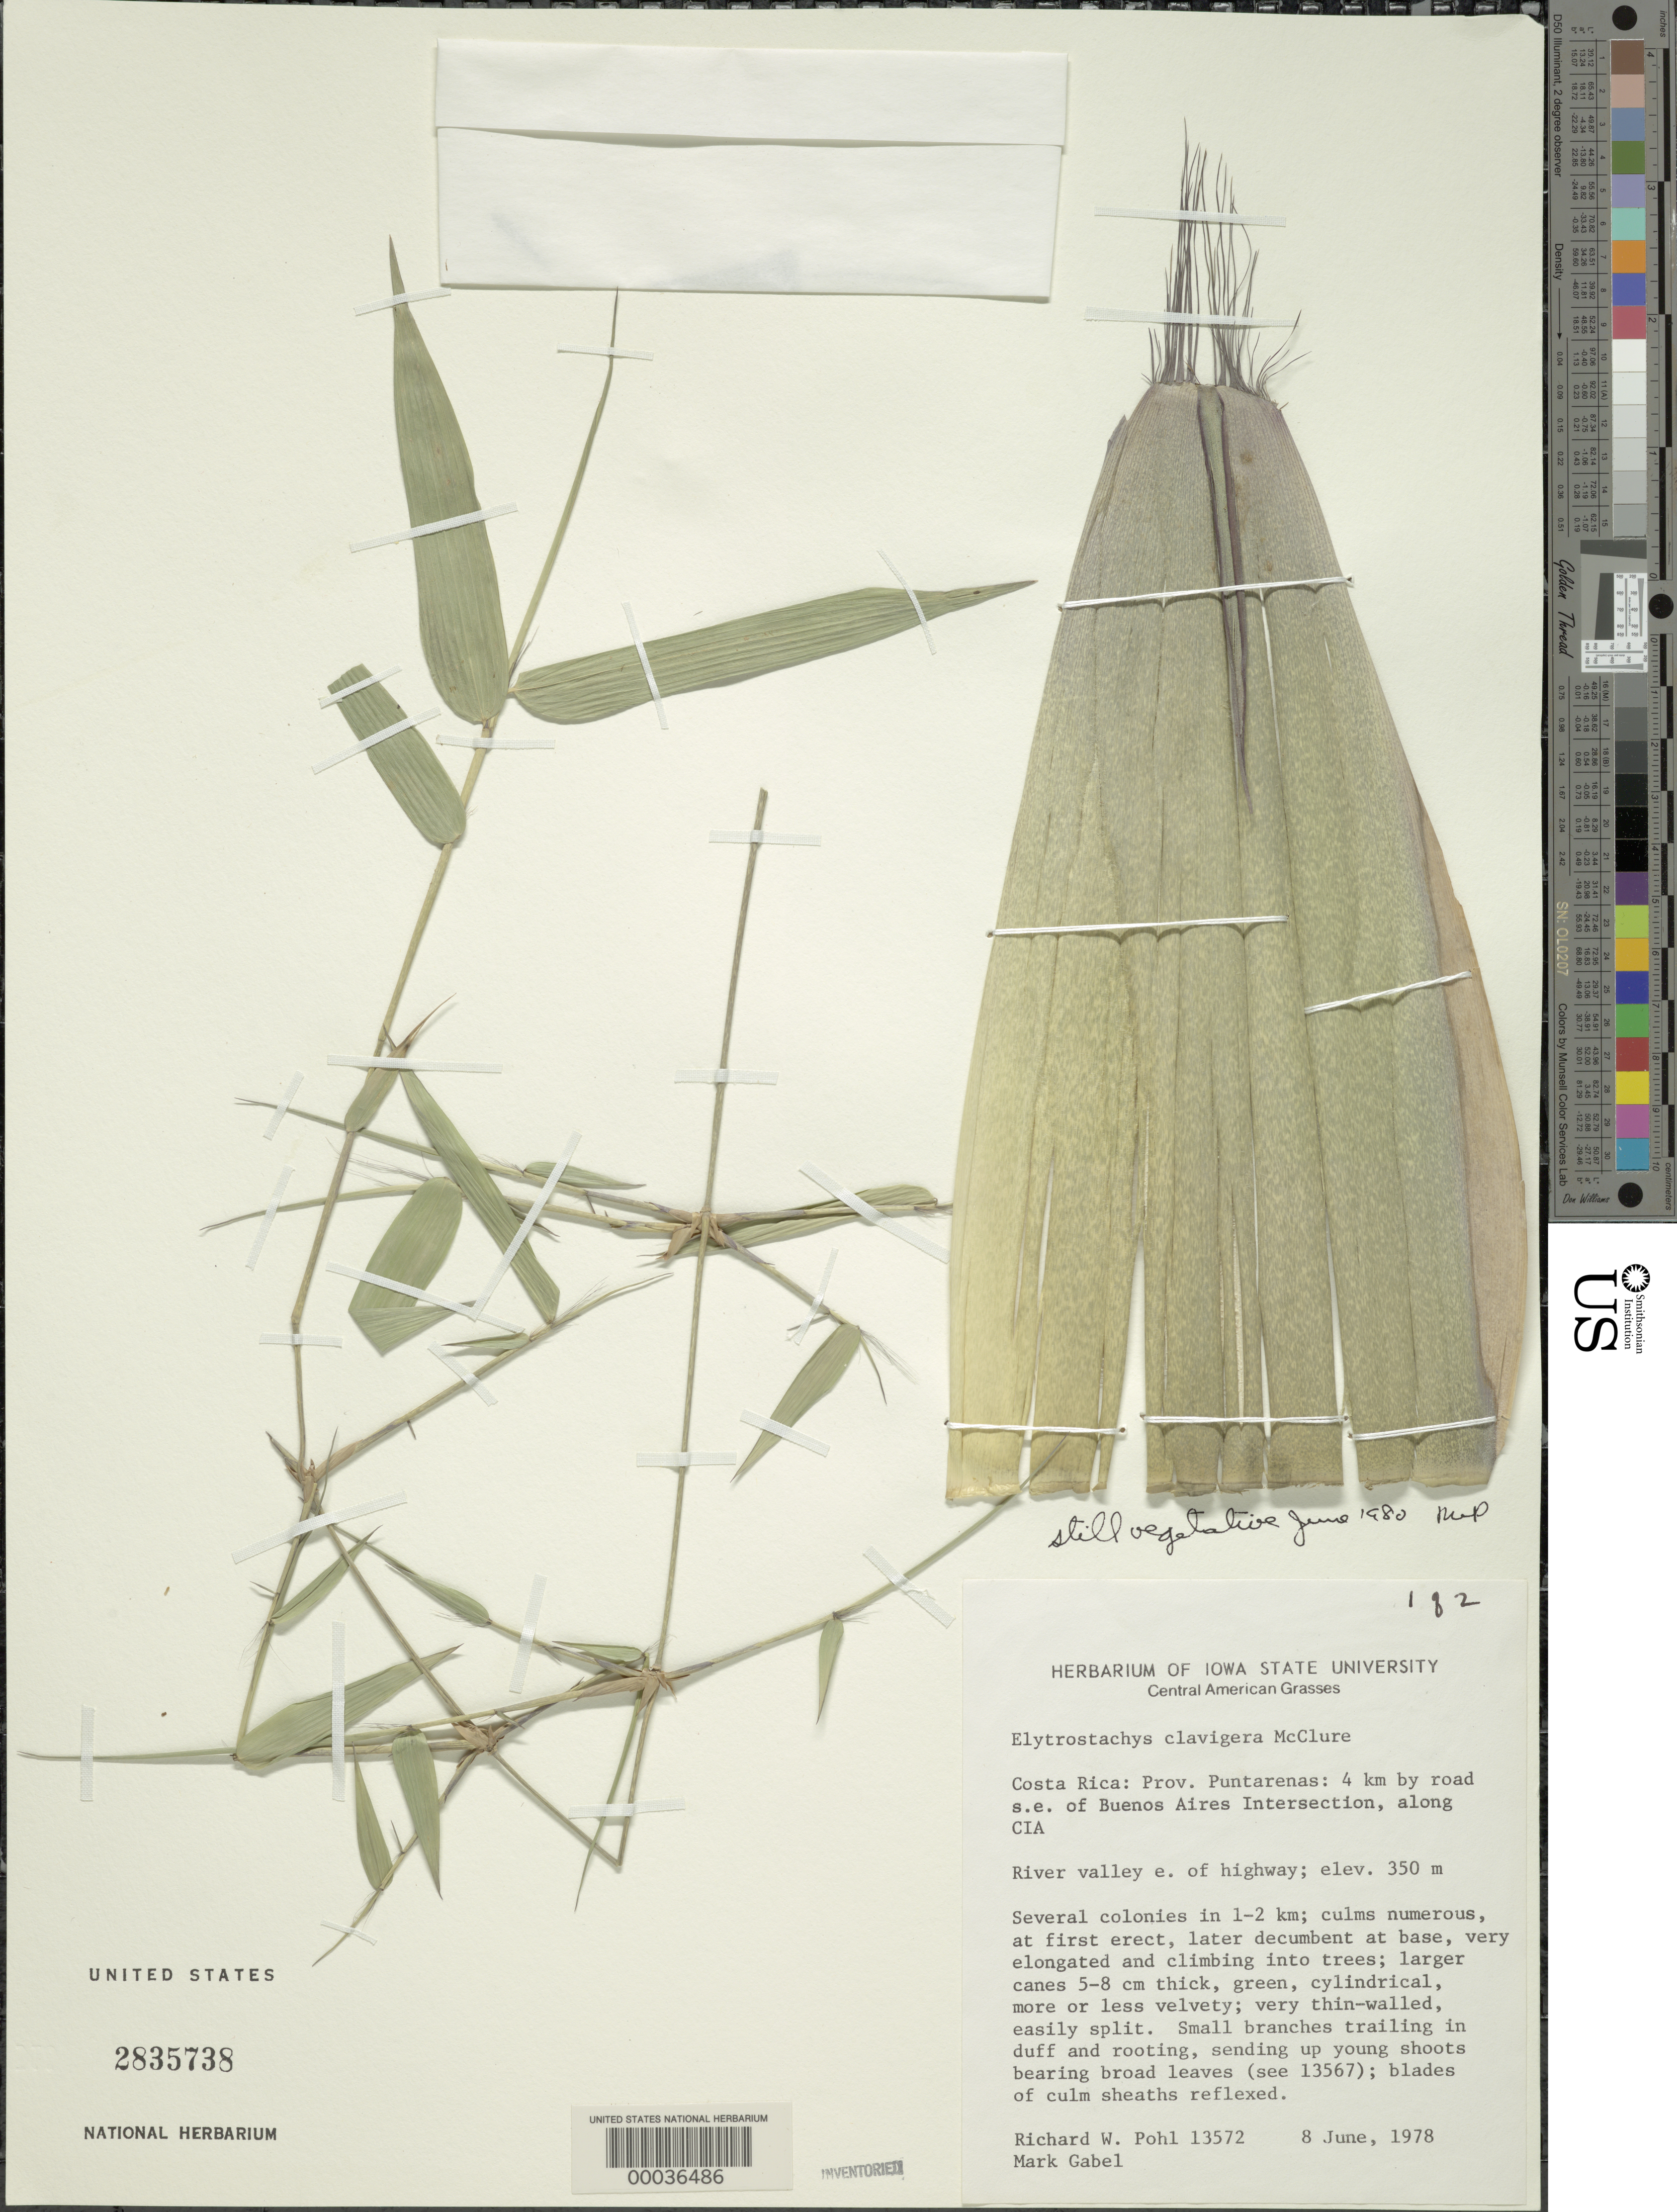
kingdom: Plantae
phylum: Tracheophyta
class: Liliopsida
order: Poales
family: Poaceae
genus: Elytrostachys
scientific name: Elytrostachys clavigera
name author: McClure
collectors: R. W. Pohl & M. Gabel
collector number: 13572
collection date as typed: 08 Jun 1978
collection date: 1978-06-08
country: Costa Rica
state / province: Puntarenas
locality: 4 km by road se of buenos aires intersection, along cia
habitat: River valley e of highway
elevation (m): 350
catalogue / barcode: US 2835738